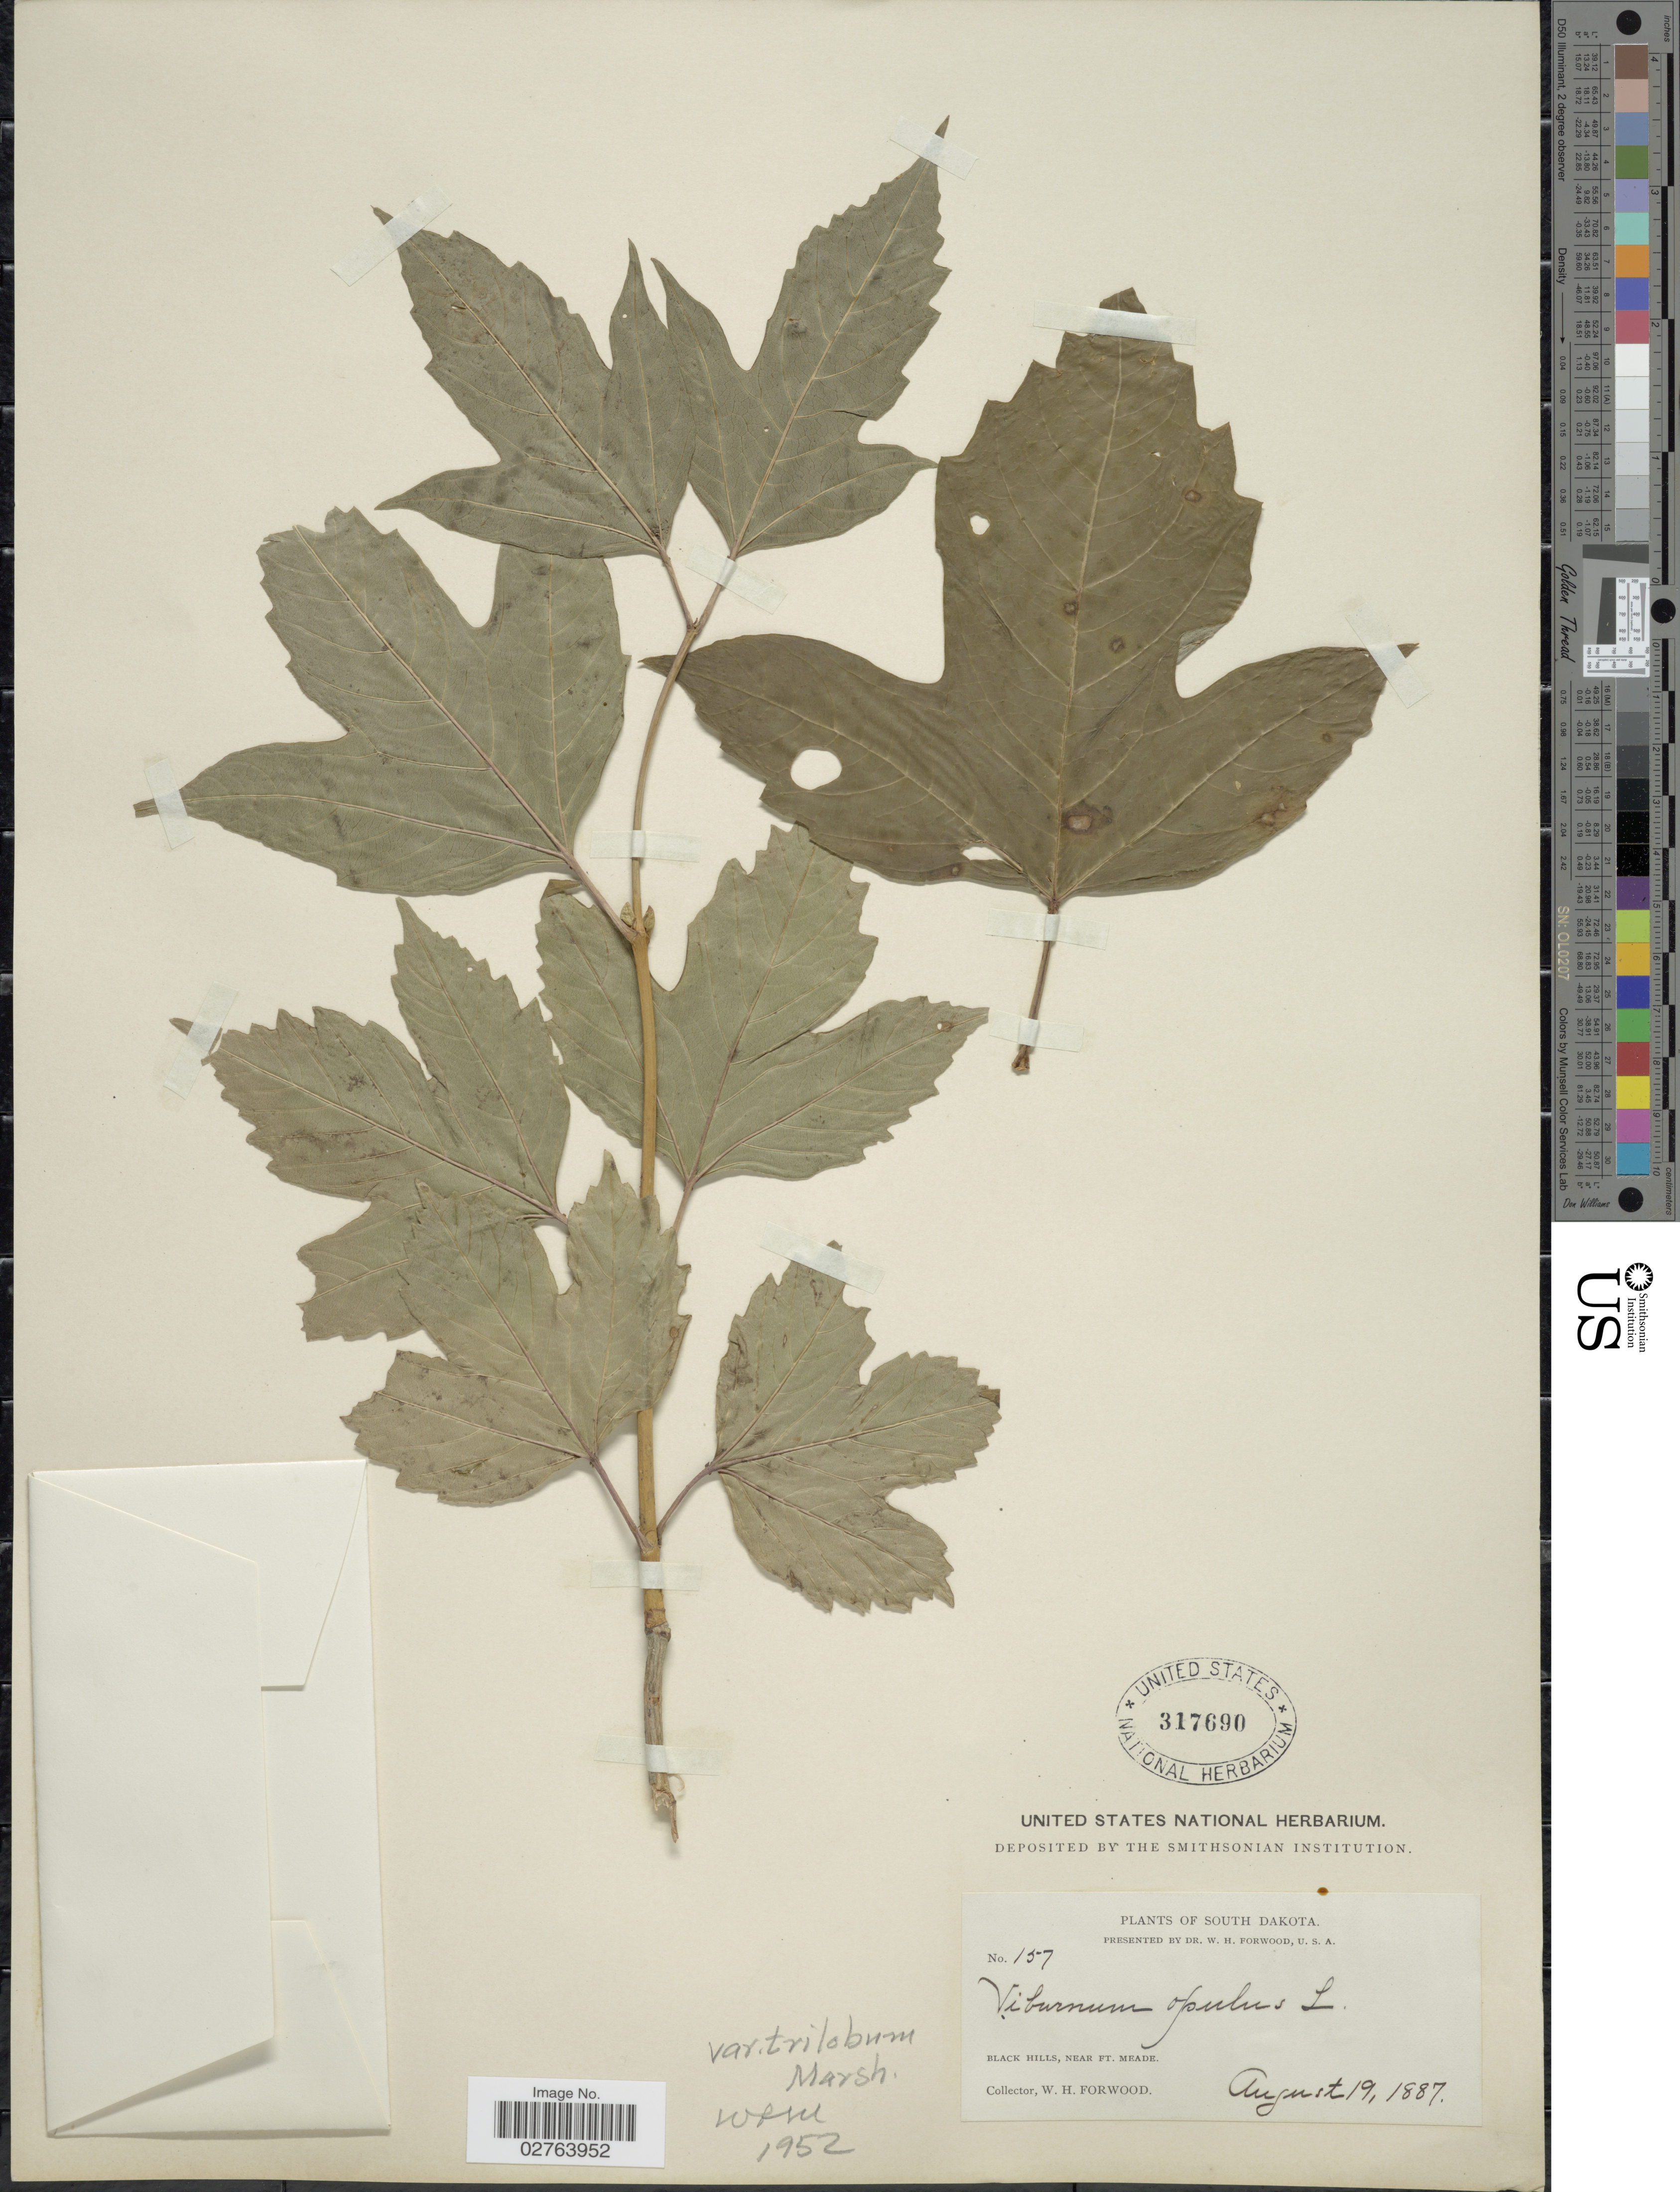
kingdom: Plantae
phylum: Tracheophyta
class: Magnoliopsida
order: Dipsacales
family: Viburnaceae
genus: Viburnum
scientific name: Viburnum opulus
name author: L.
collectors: W. Forwood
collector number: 157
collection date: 1887-08-19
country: United States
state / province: South Dakota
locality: Black Hills, near Ft. Meade.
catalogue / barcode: US 317690